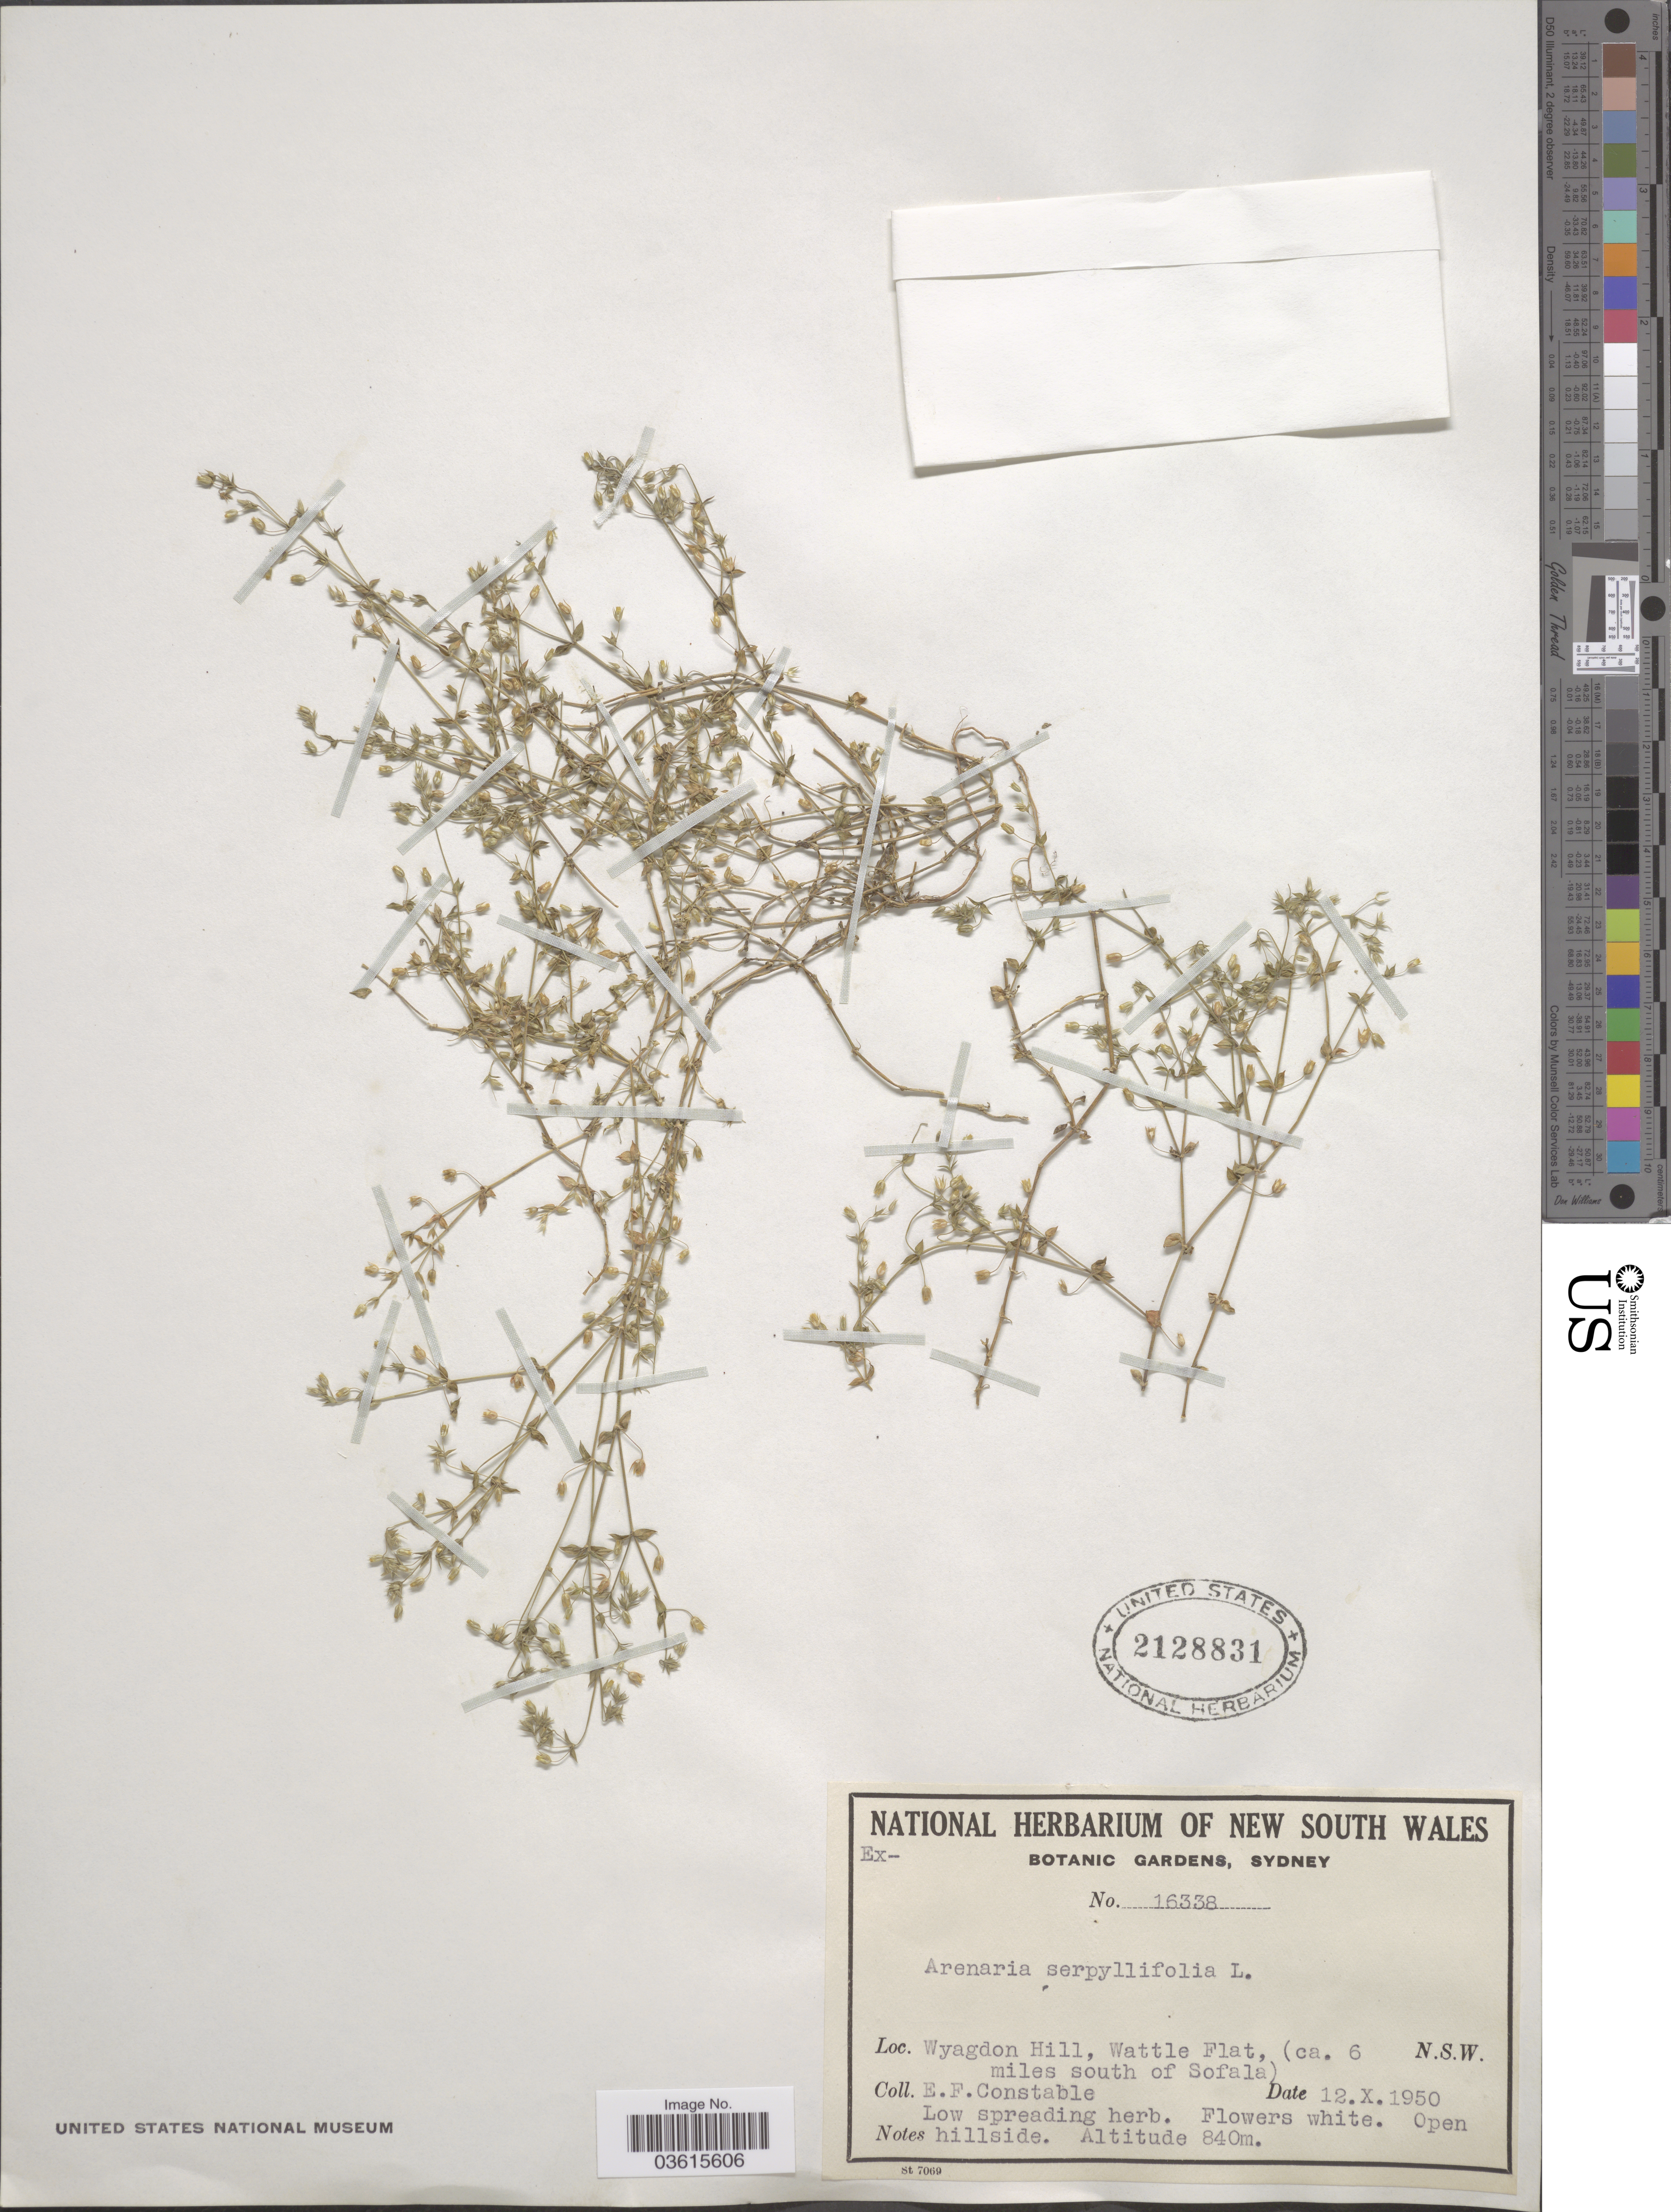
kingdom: Plantae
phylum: Tracheophyta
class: Magnoliopsida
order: Caryophyllales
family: Caryophyllaceae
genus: Arenaria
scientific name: Arenaria serpyllifolia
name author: L.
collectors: E. F. Constable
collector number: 16338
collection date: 1950-10-12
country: Australia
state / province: New South Wales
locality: Wyagdon Hill, Wattle Flat, (ca. 6 miles south of Sofala).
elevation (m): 840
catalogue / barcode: US 2128831